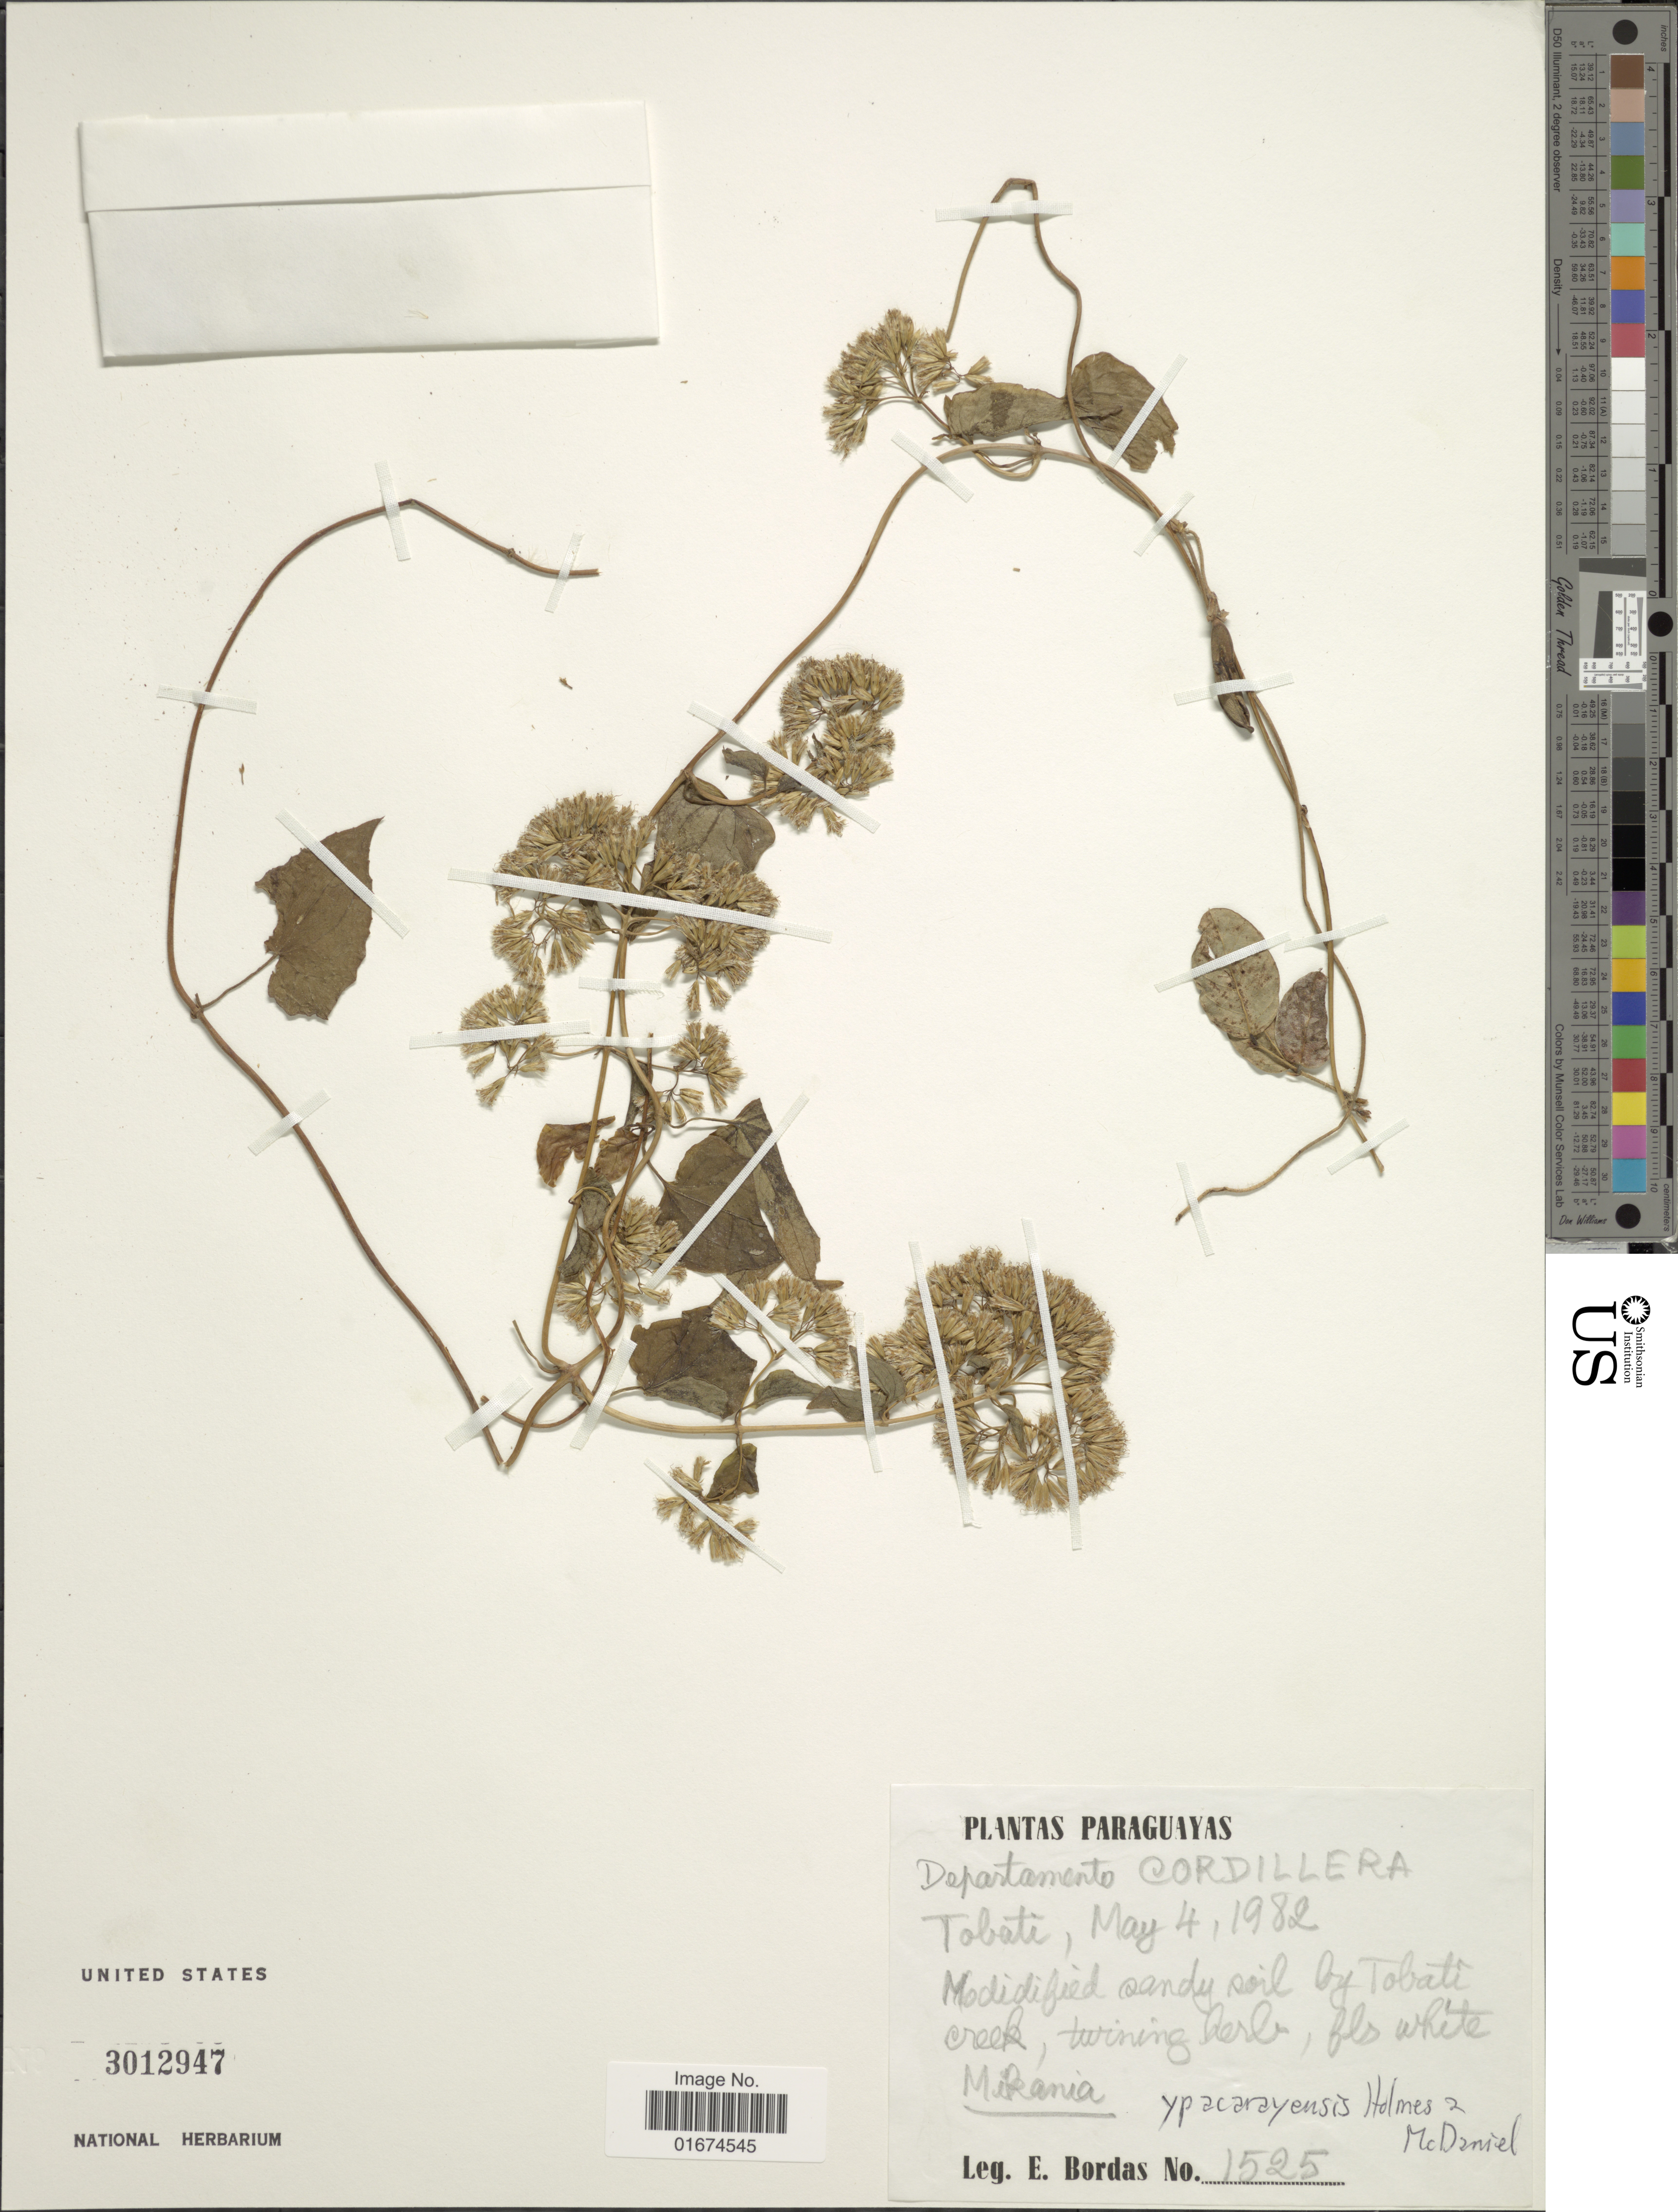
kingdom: Plantae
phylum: Tracheophyta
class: Magnoliopsida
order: Asterales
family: Asteraceae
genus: Mikania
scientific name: Mikania ypacarayensis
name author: W.C. Holmes & McDaniel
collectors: E. Bordas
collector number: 1525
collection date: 1982-05-04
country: Paraguay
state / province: Cordillera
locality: Tobati, Modidified sandy soil by Tobati creek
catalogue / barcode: US 3012947